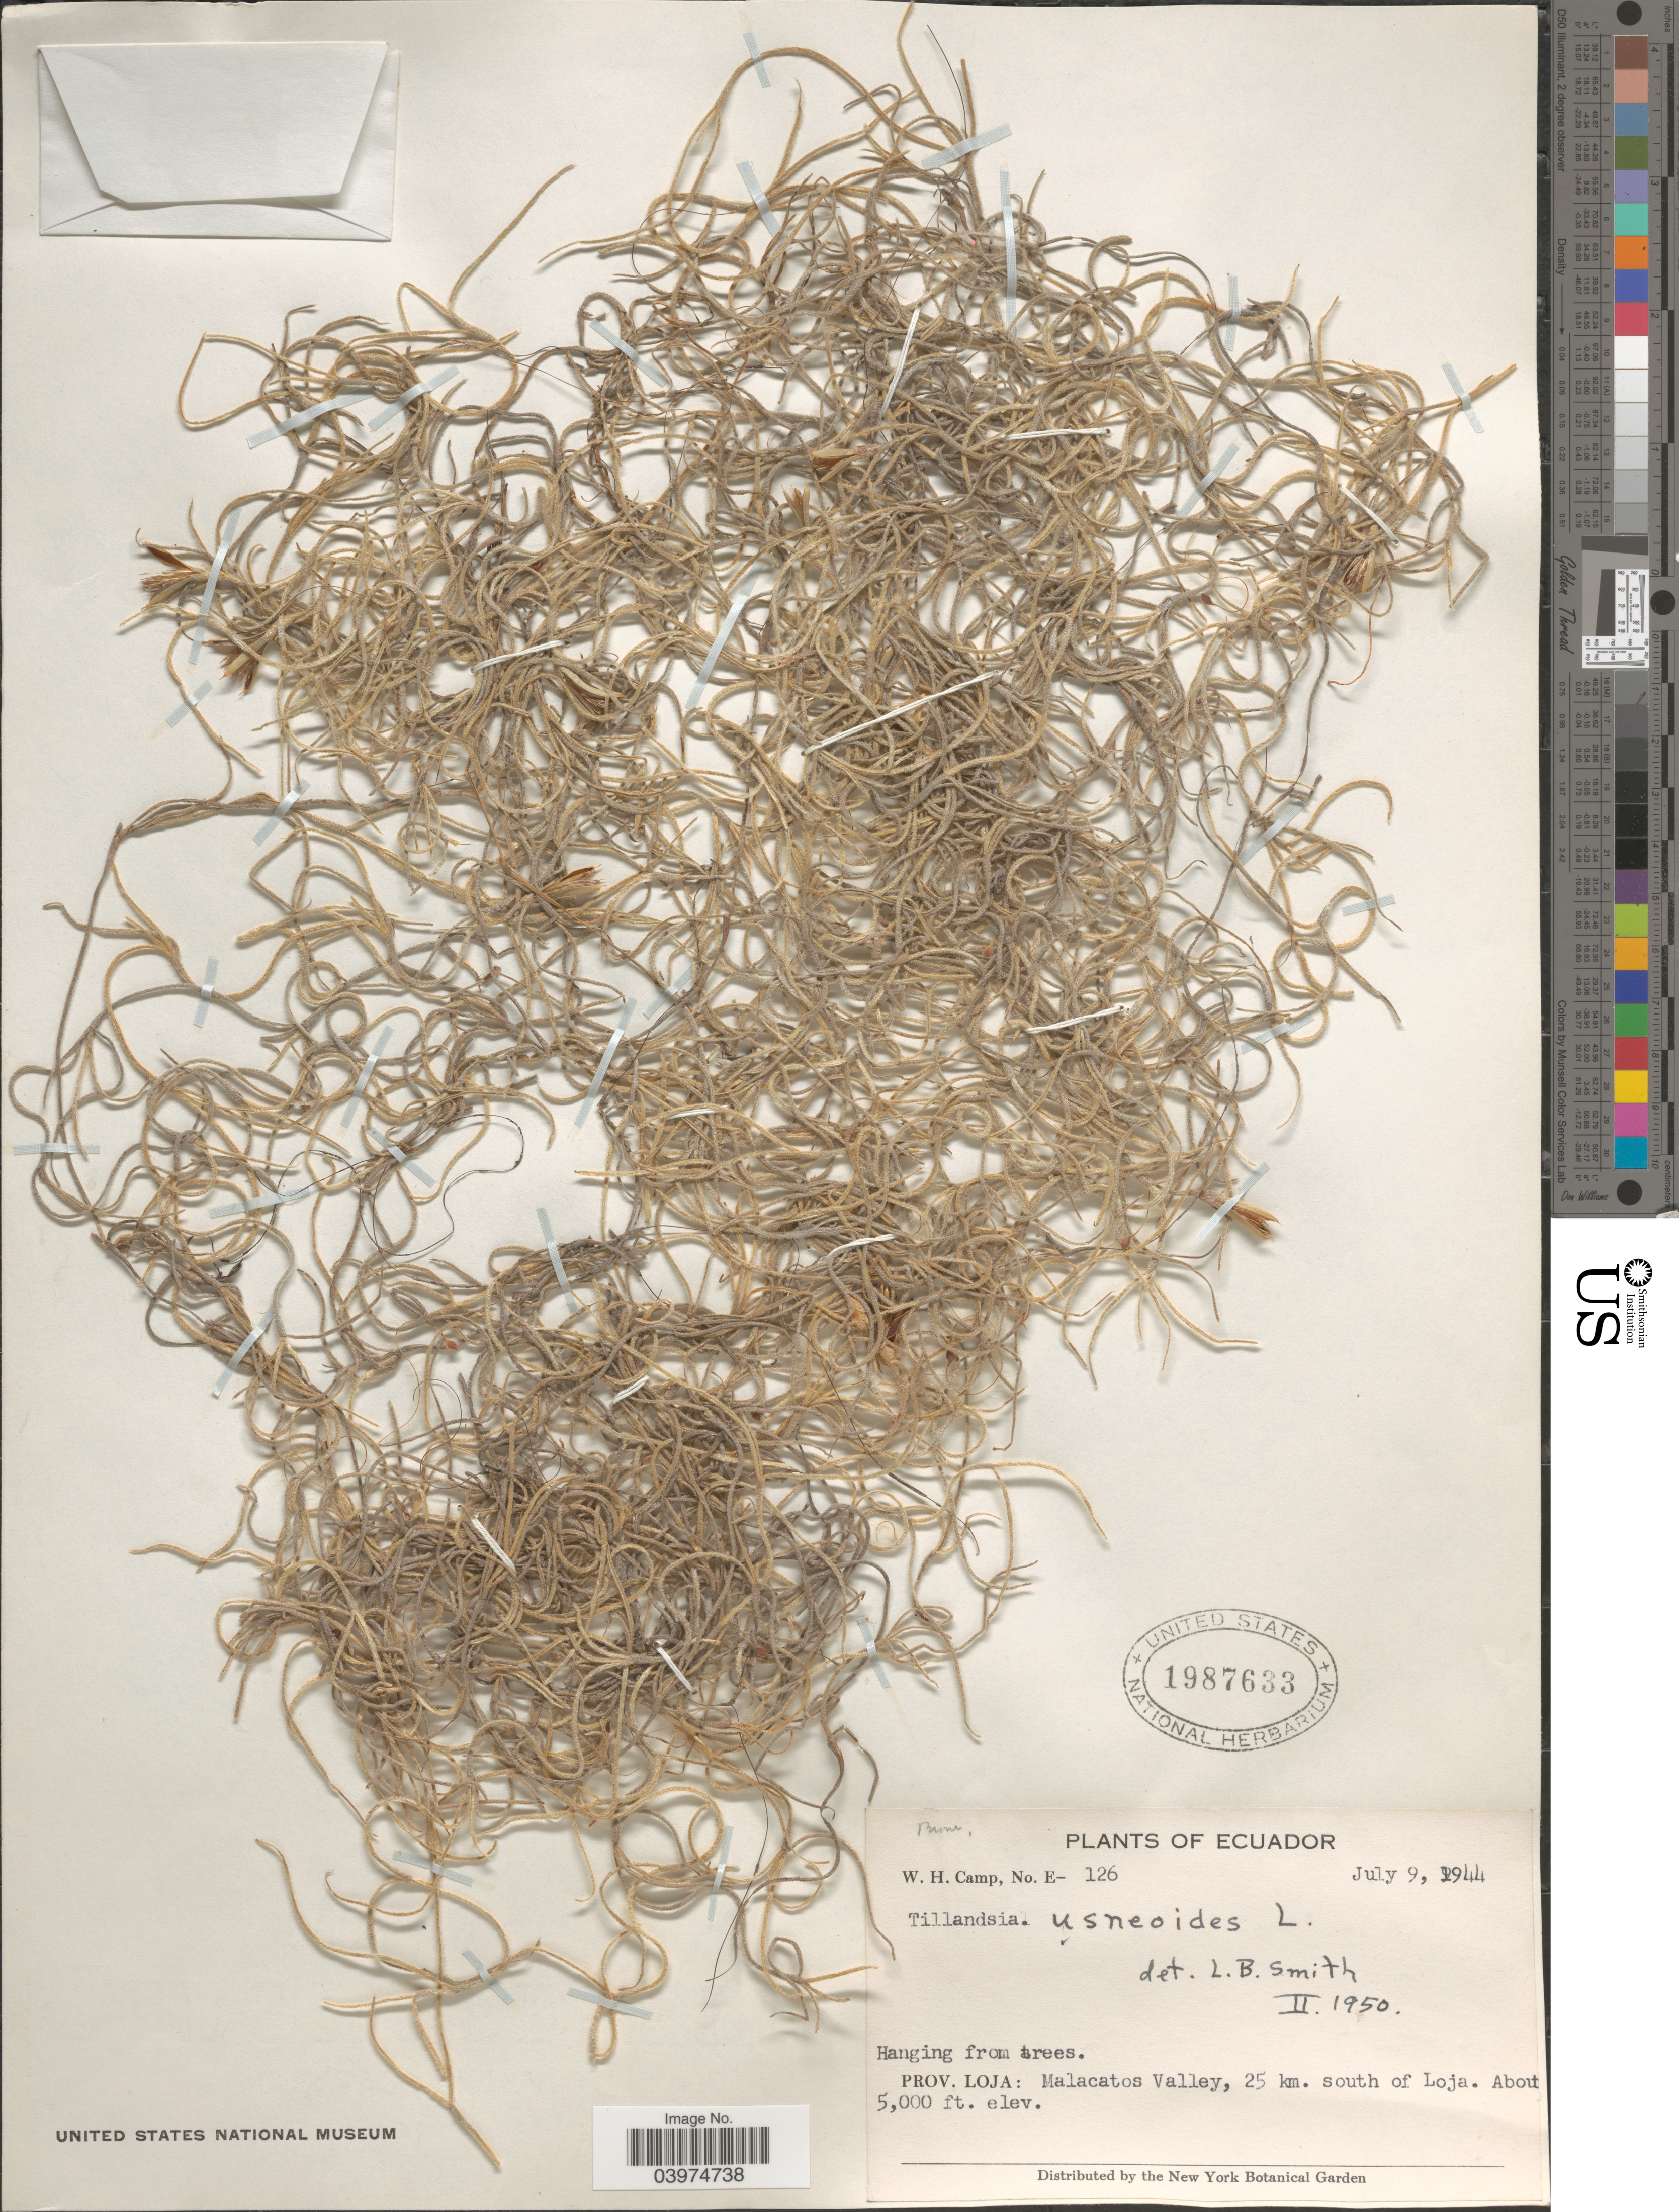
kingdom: Plantae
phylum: Tracheophyta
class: Liliopsida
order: Poales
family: Bromeliaceae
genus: Tillandsia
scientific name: Tillandsia usneoides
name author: (L.) L.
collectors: W. H. Camp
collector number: E-126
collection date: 1944-07-09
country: Ecuador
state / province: Loja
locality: Prov. Loja: Malacatos Valley, 25 km. south of Loja.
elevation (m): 1524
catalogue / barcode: US 1987633